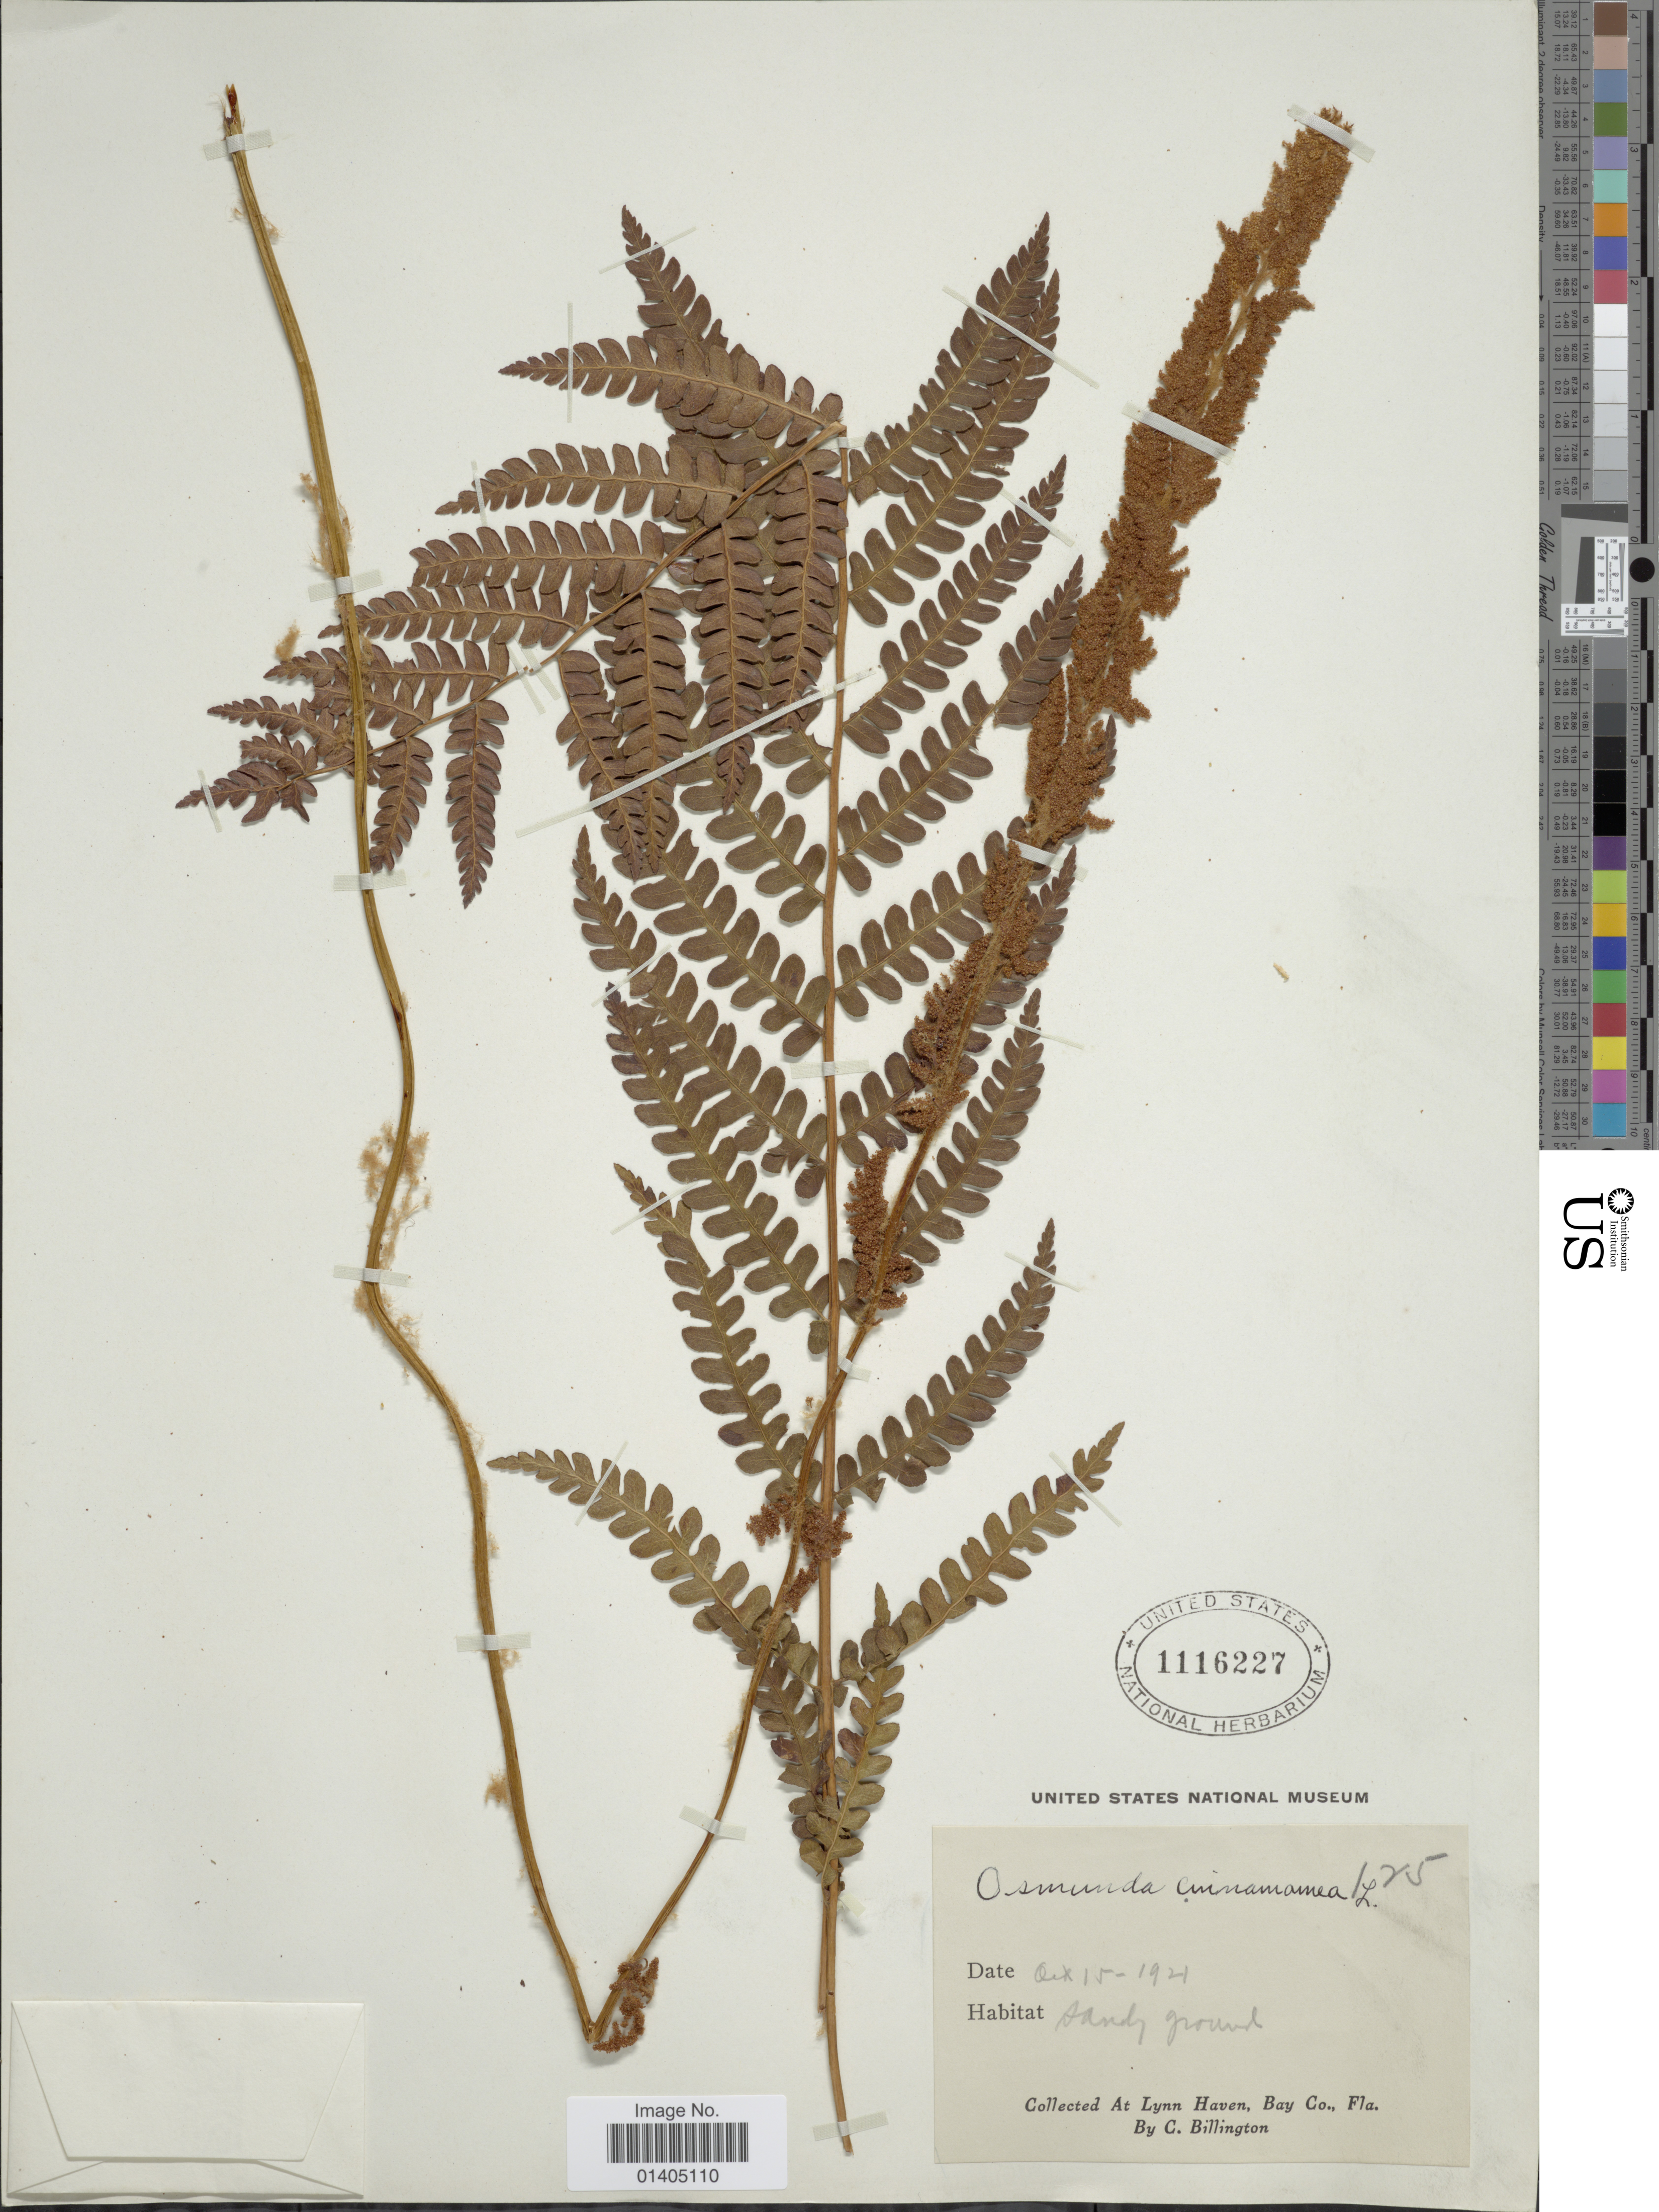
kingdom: Plantae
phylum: Tracheophyta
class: Polypodiopsida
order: Osmundales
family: Osmundaceae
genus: Osmundastrum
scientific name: Osmundastrum cinnamomeum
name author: (L.) C. Presl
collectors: C. Billington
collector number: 125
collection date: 1921-10-15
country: United States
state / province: Florida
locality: Lynn Haven, Bay Co.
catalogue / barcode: US 1116227